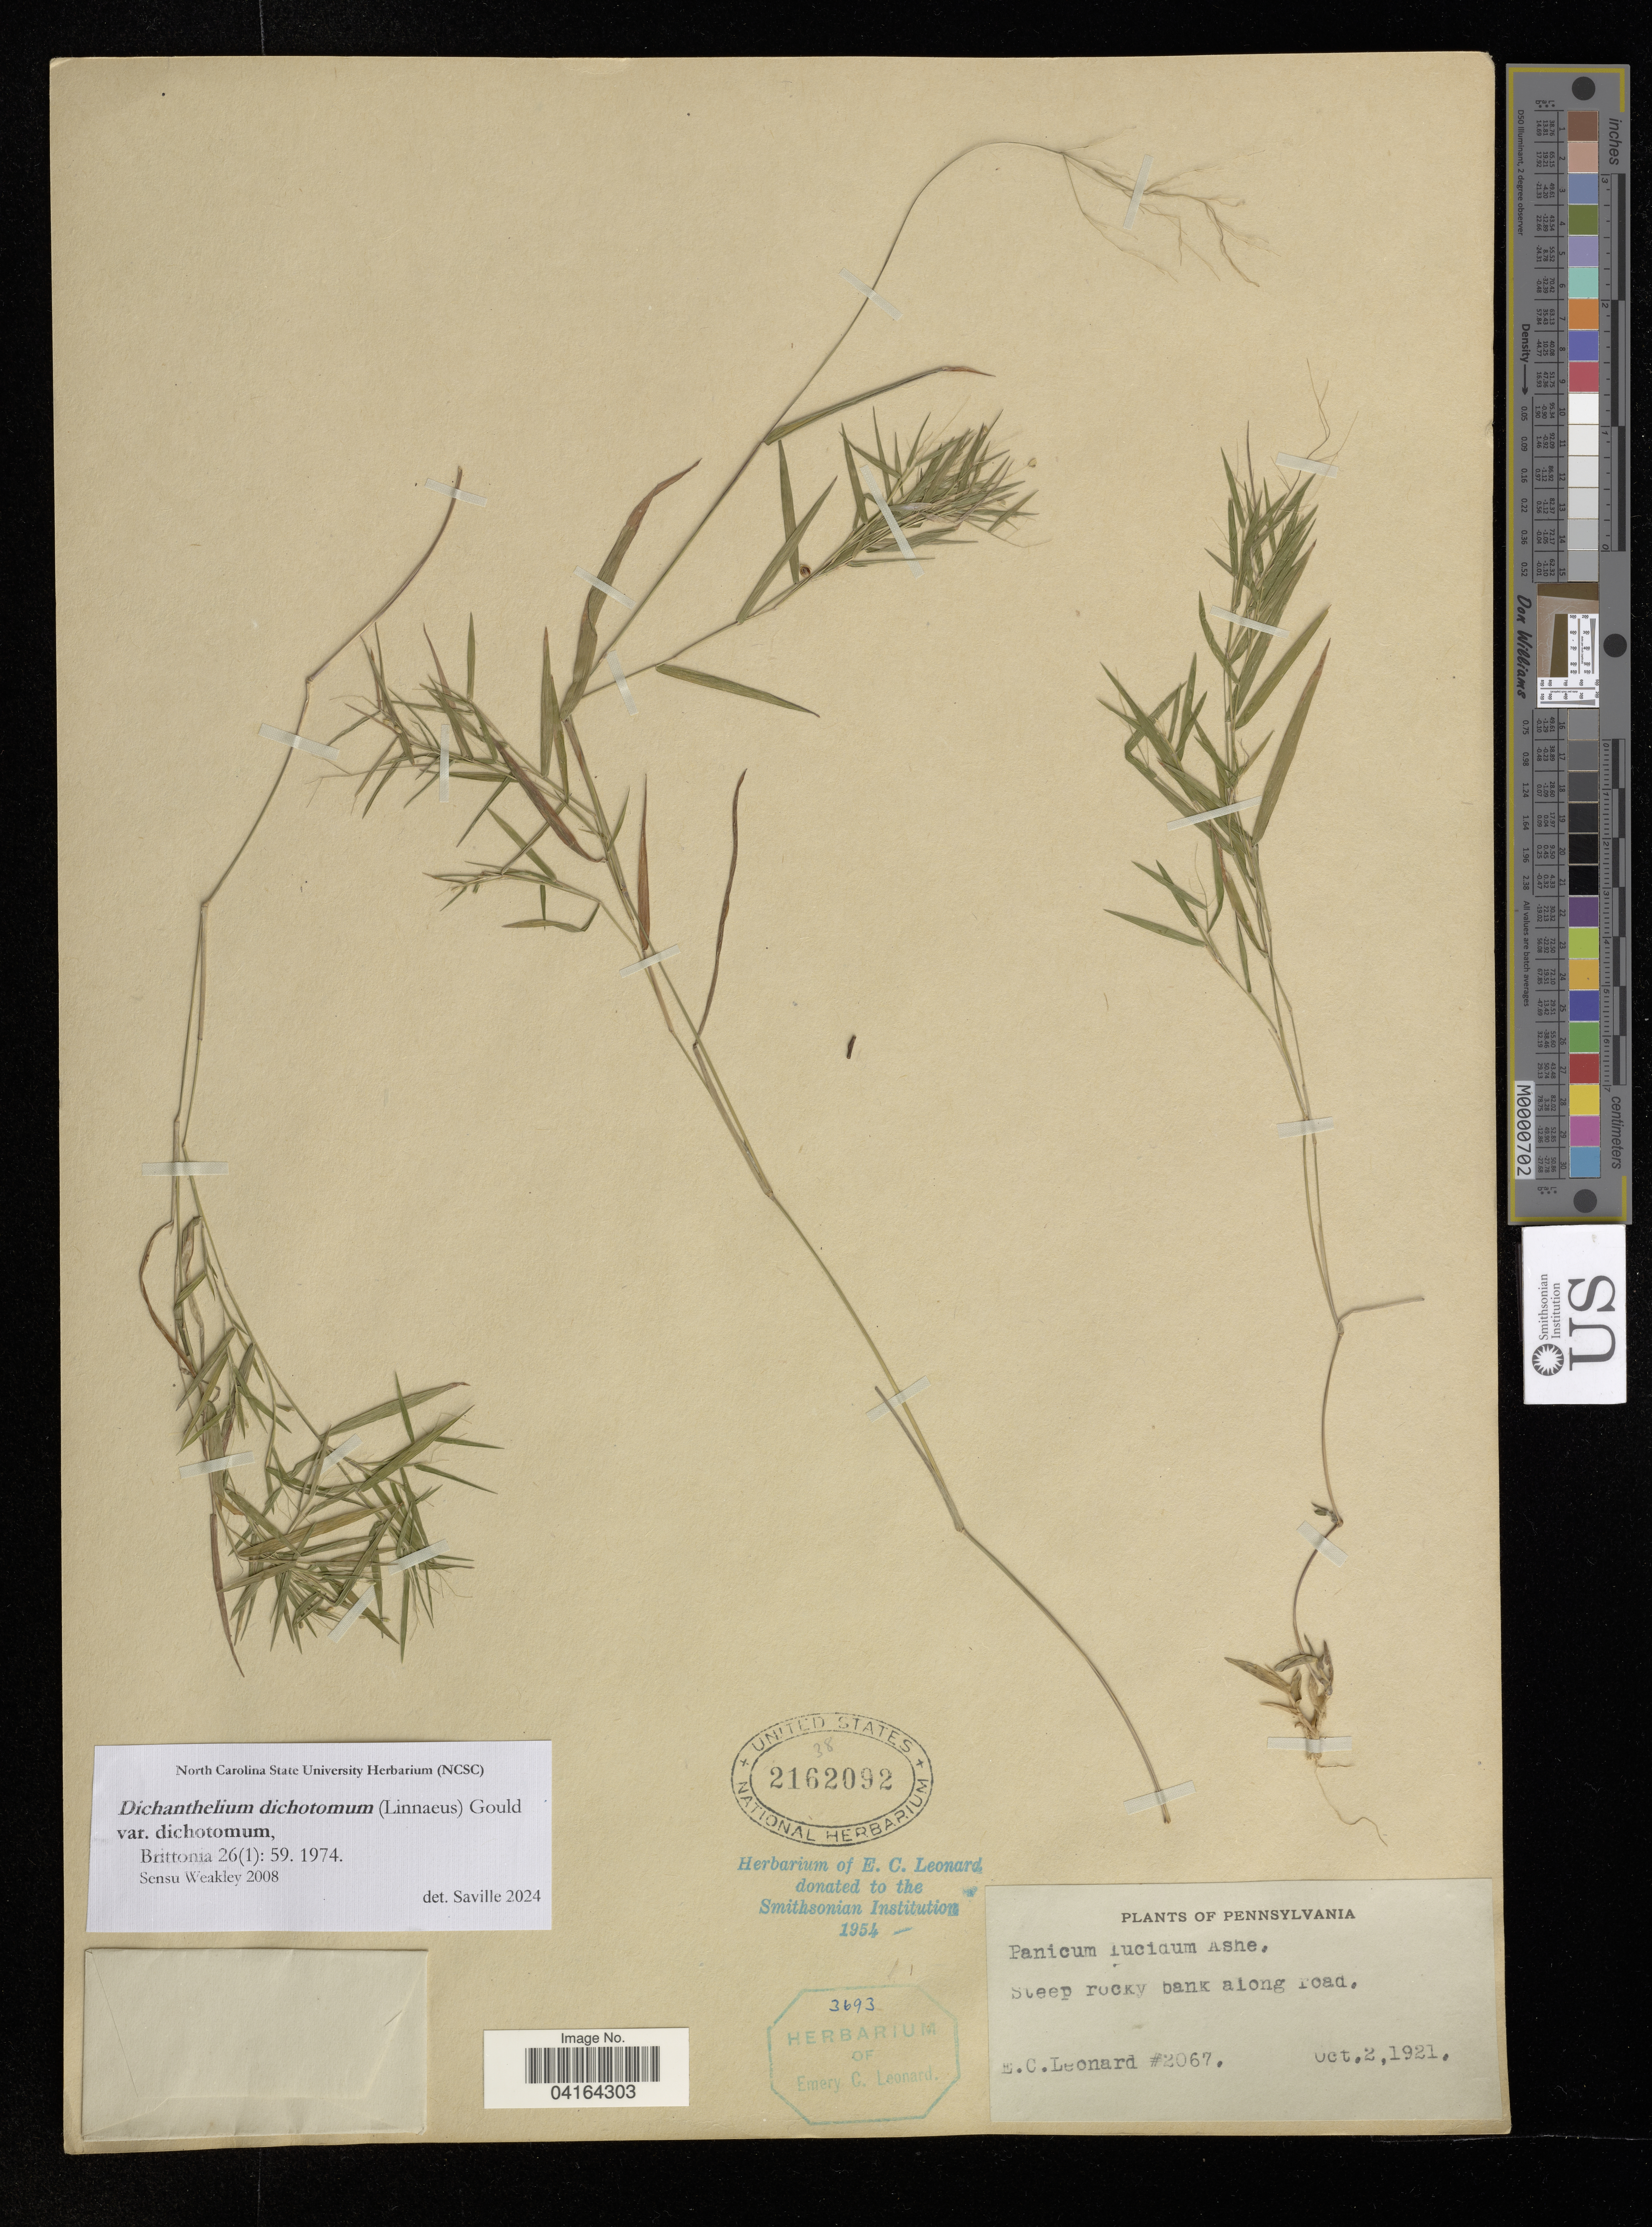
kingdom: Plantae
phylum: Tracheophyta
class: Liliopsida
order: Poales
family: Poaceae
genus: Dichanthelium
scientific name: Dichanthelium dichotomum var. dichotomum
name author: (L.) Gould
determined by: Saville, A. C., (NCSC), North Carolina State University (UNITED STATES)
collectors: E. Leonard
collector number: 2067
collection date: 1921-10-02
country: United States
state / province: Pennsylvania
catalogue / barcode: US 2162092